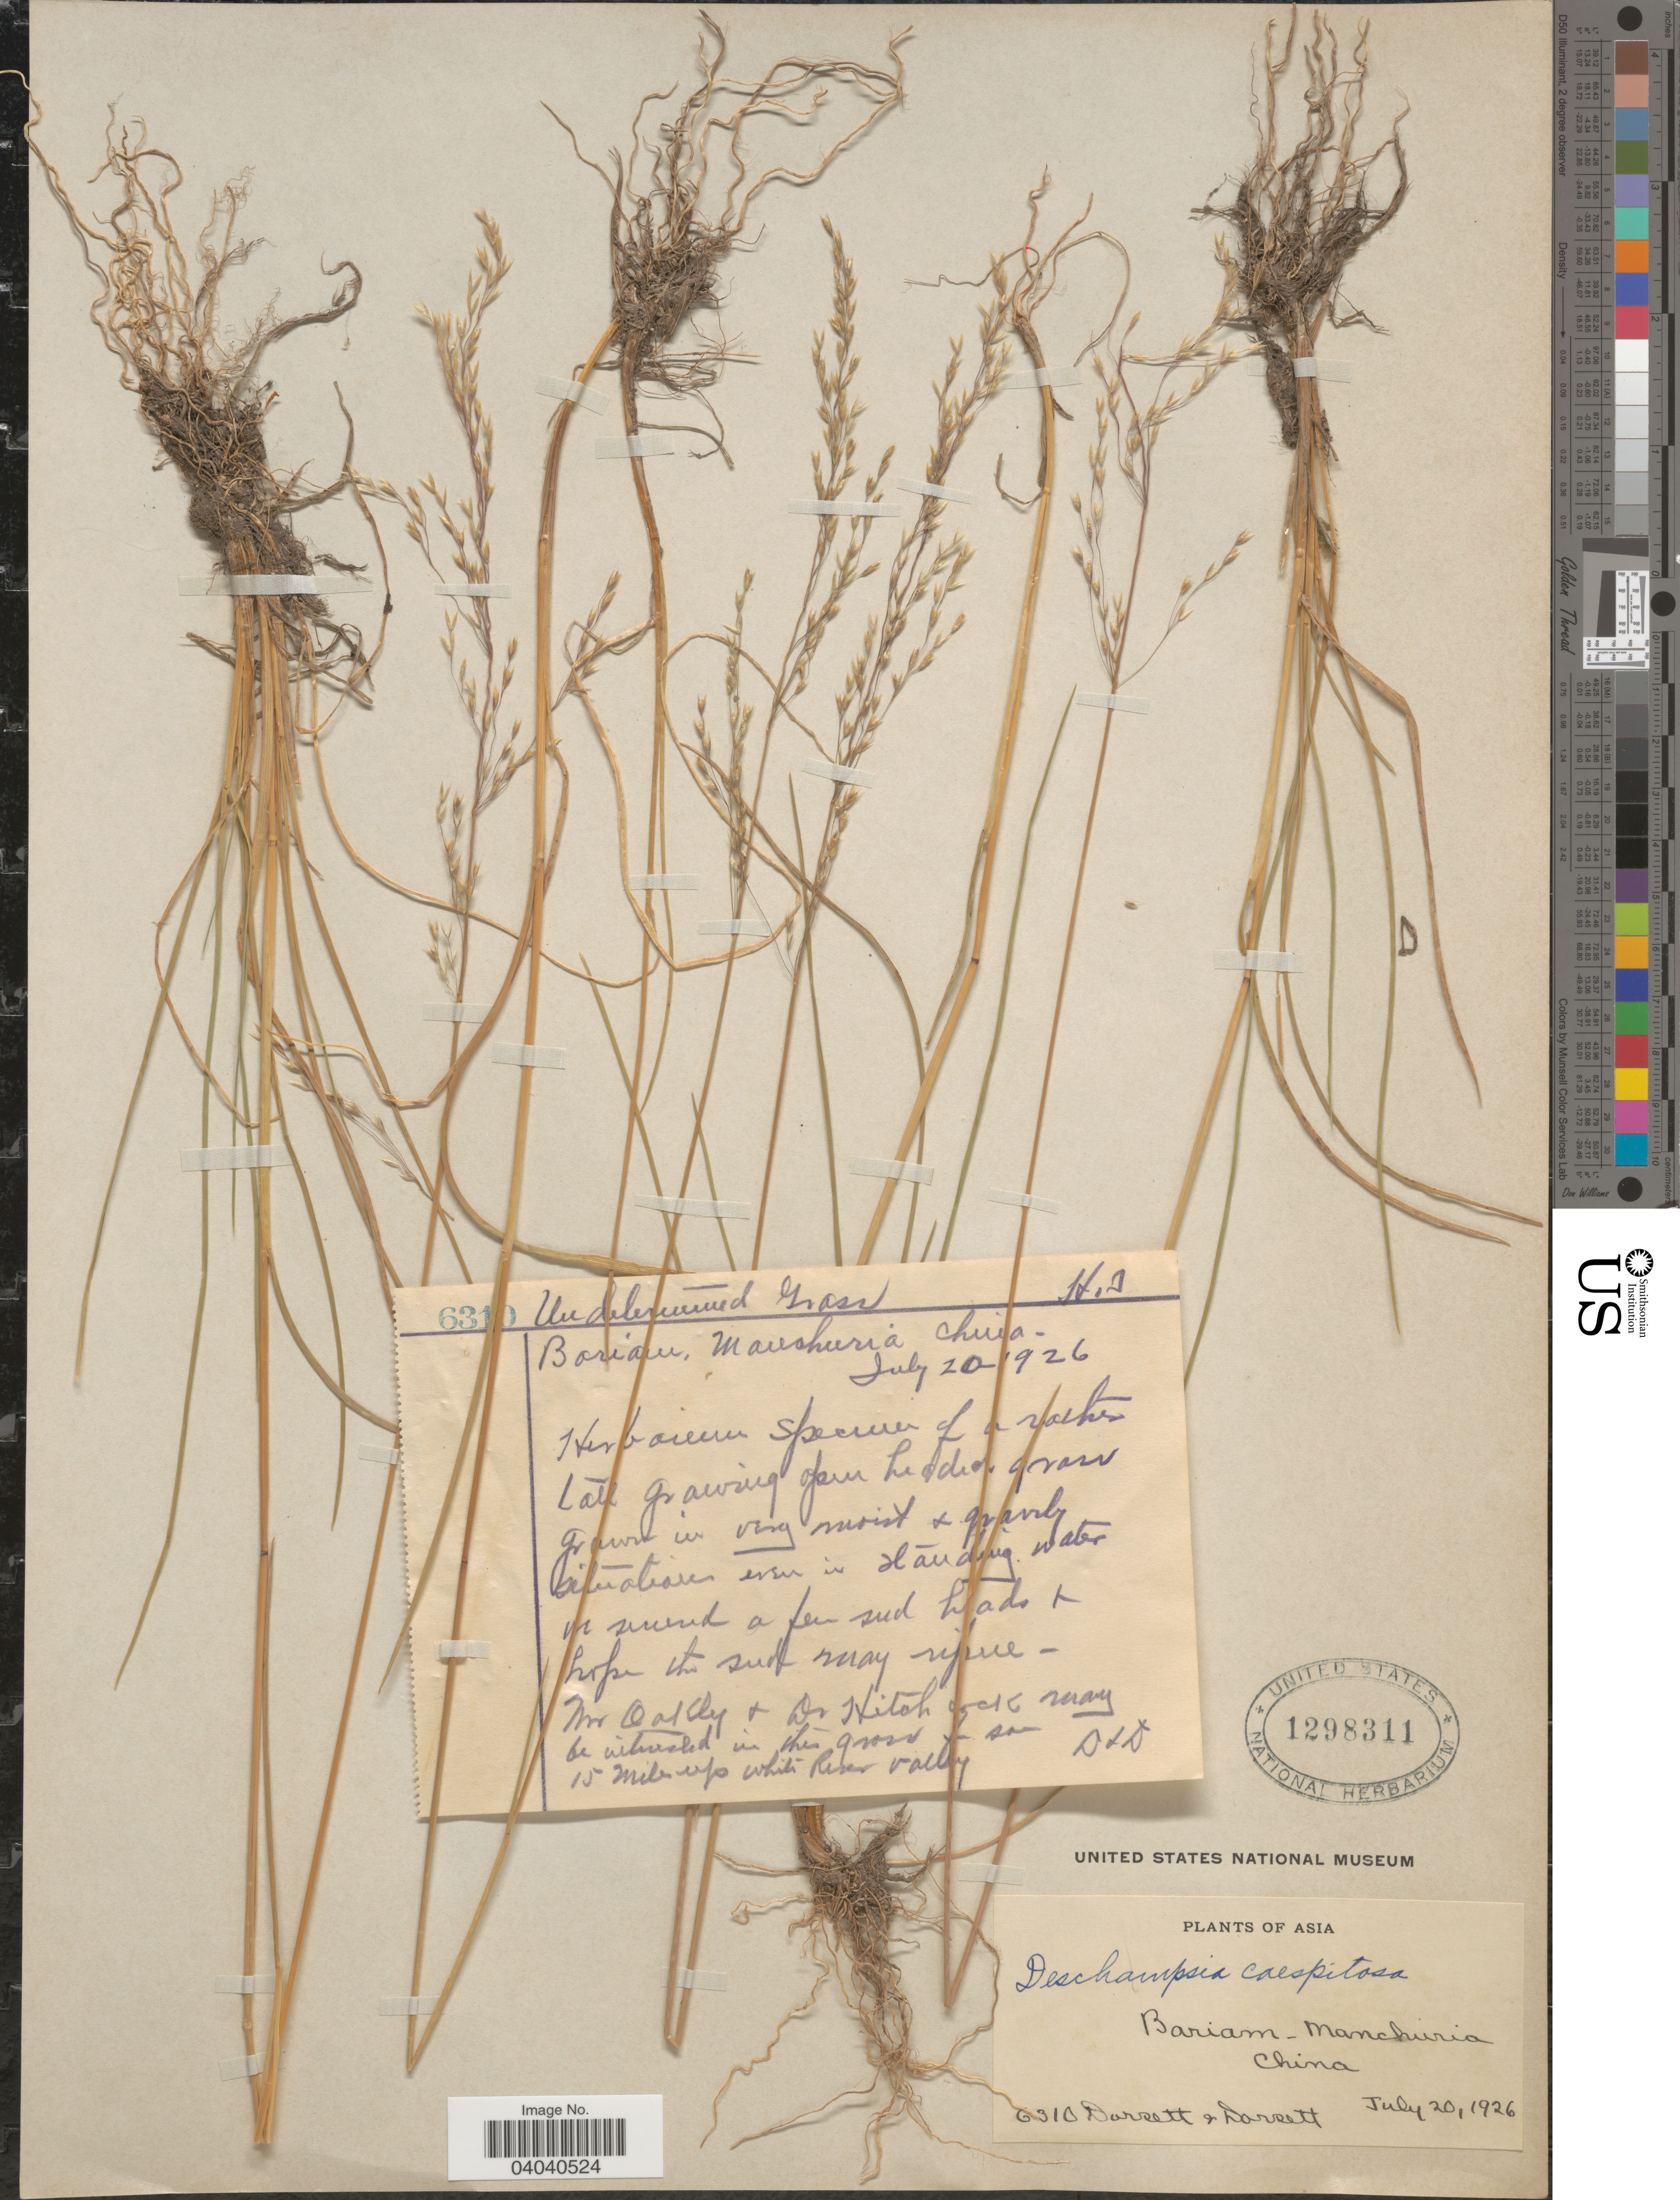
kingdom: Plantae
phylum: Tracheophyta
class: Liliopsida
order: Poales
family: Poaceae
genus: Deschampsia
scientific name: Deschampsia cespitosa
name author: (L.) P. Beauv.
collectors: -- Dorsett & -- Dorsett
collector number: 6310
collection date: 1926-07-20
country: China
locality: Bariam - Manchuria.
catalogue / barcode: US 1298311